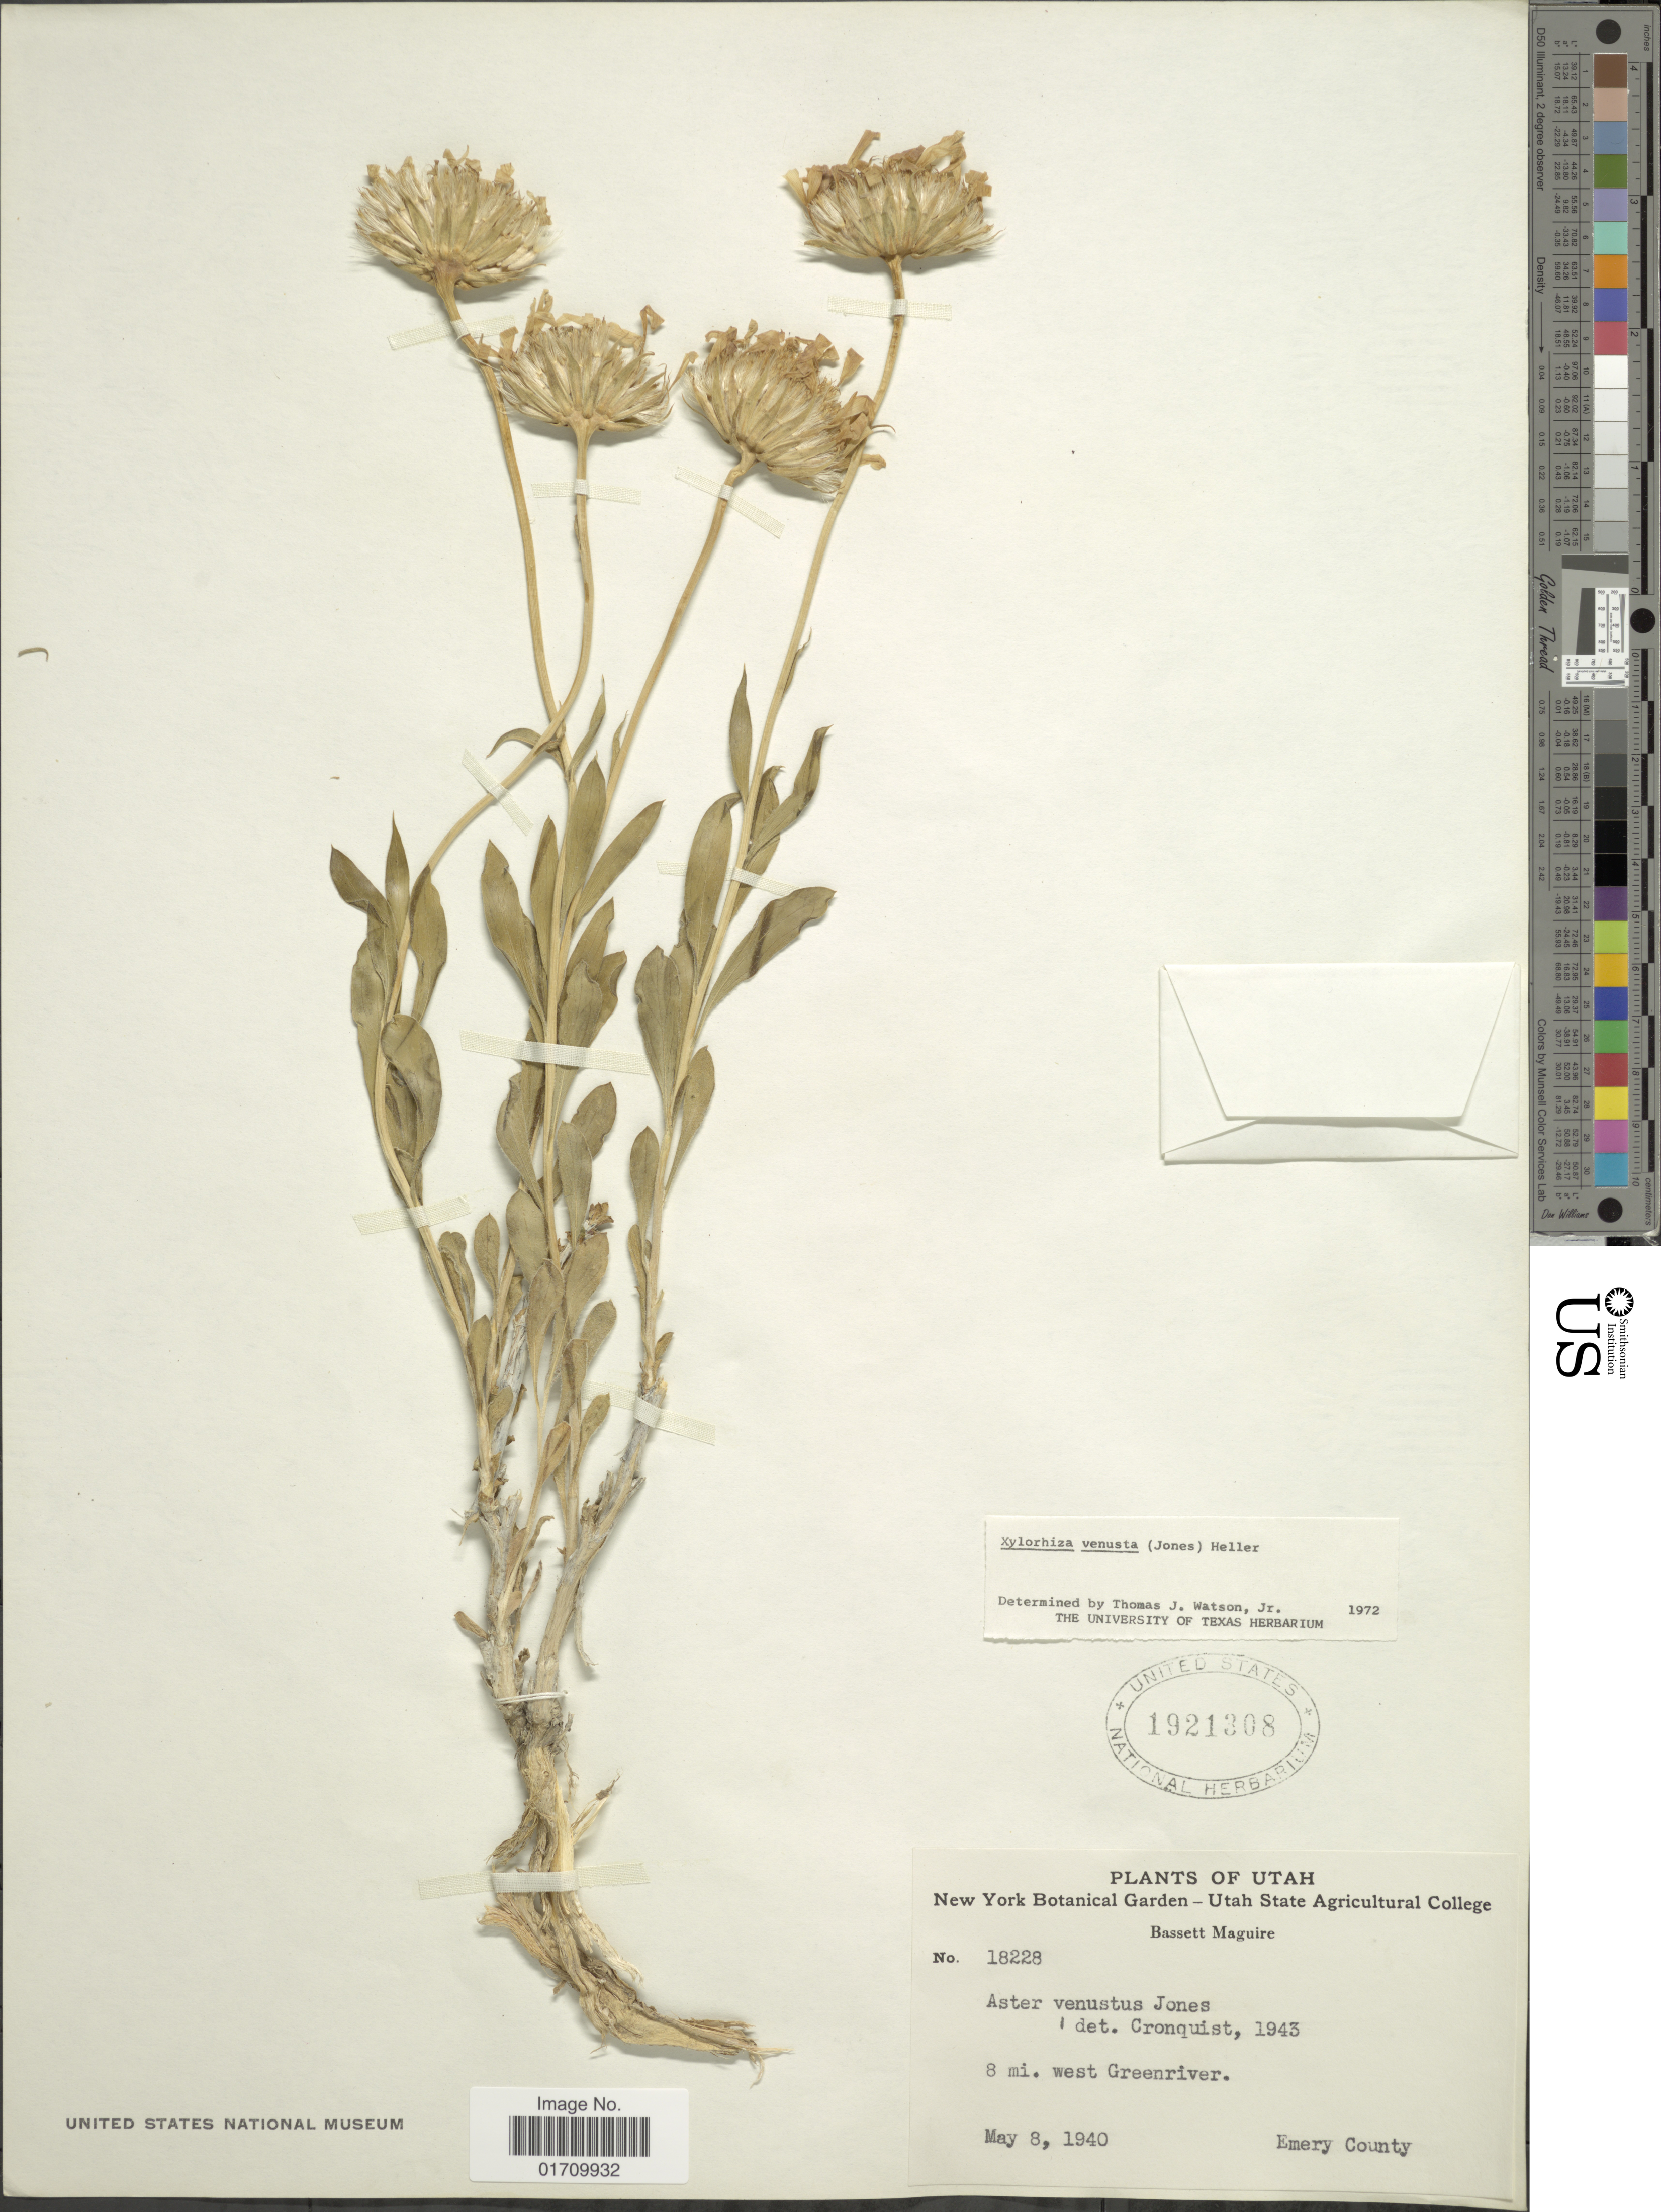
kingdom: Plantae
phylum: Tracheophyta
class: Magnoliopsida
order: Asterales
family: Asteraceae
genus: Xylorhiza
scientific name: Xylorhiza venusta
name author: (M.E. Jones) A. Heller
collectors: B. Maguire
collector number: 18228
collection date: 1940-05-08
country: United States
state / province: Utah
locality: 8 mi. west Greenriver, Emery County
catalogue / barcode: US 1921308